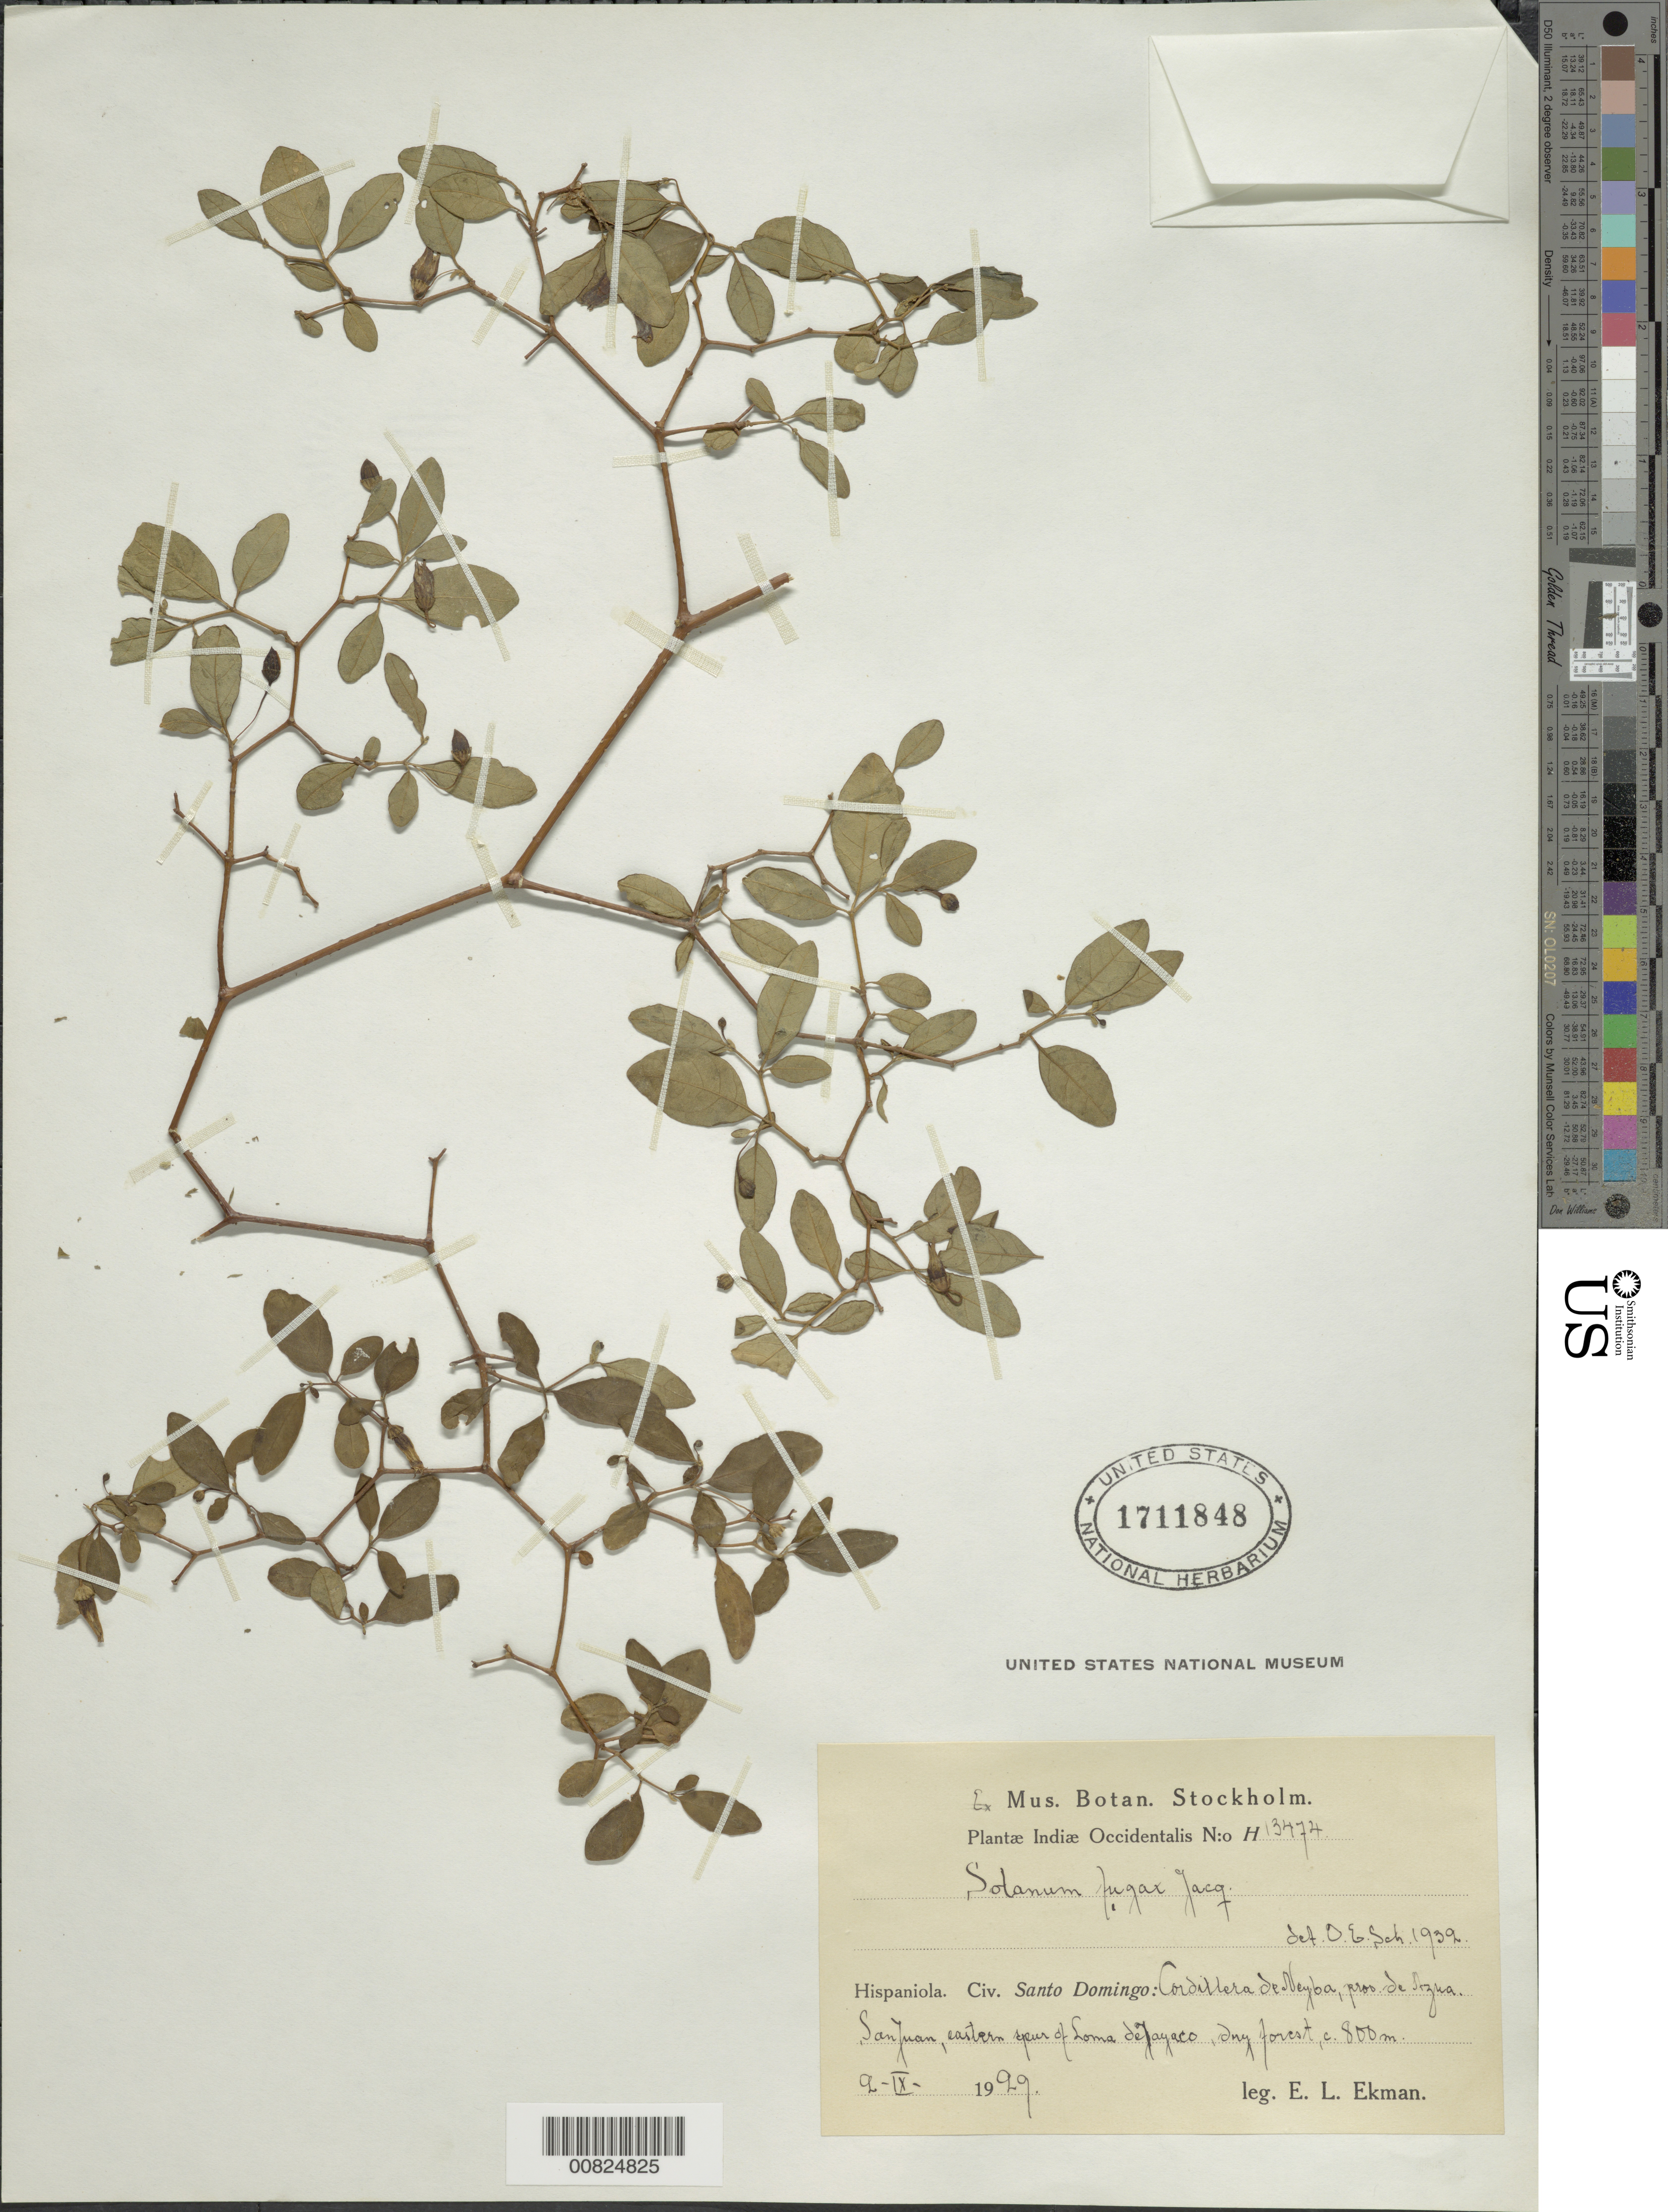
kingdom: Plantae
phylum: Tracheophyta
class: Magnoliopsida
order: Solanales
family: Solanaceae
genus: Lycianthes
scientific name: Lycianthes fugax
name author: (Jacq.) Bitter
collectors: E. L. Ekman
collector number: H 13474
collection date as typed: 02 Sep 1929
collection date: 1929-09-02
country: Dominican Republic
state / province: Azua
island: Hispaniola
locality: Cordillera de Neyba, eastern spur of Loma de Jayaco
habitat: In dry forest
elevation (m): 800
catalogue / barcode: US 1711848